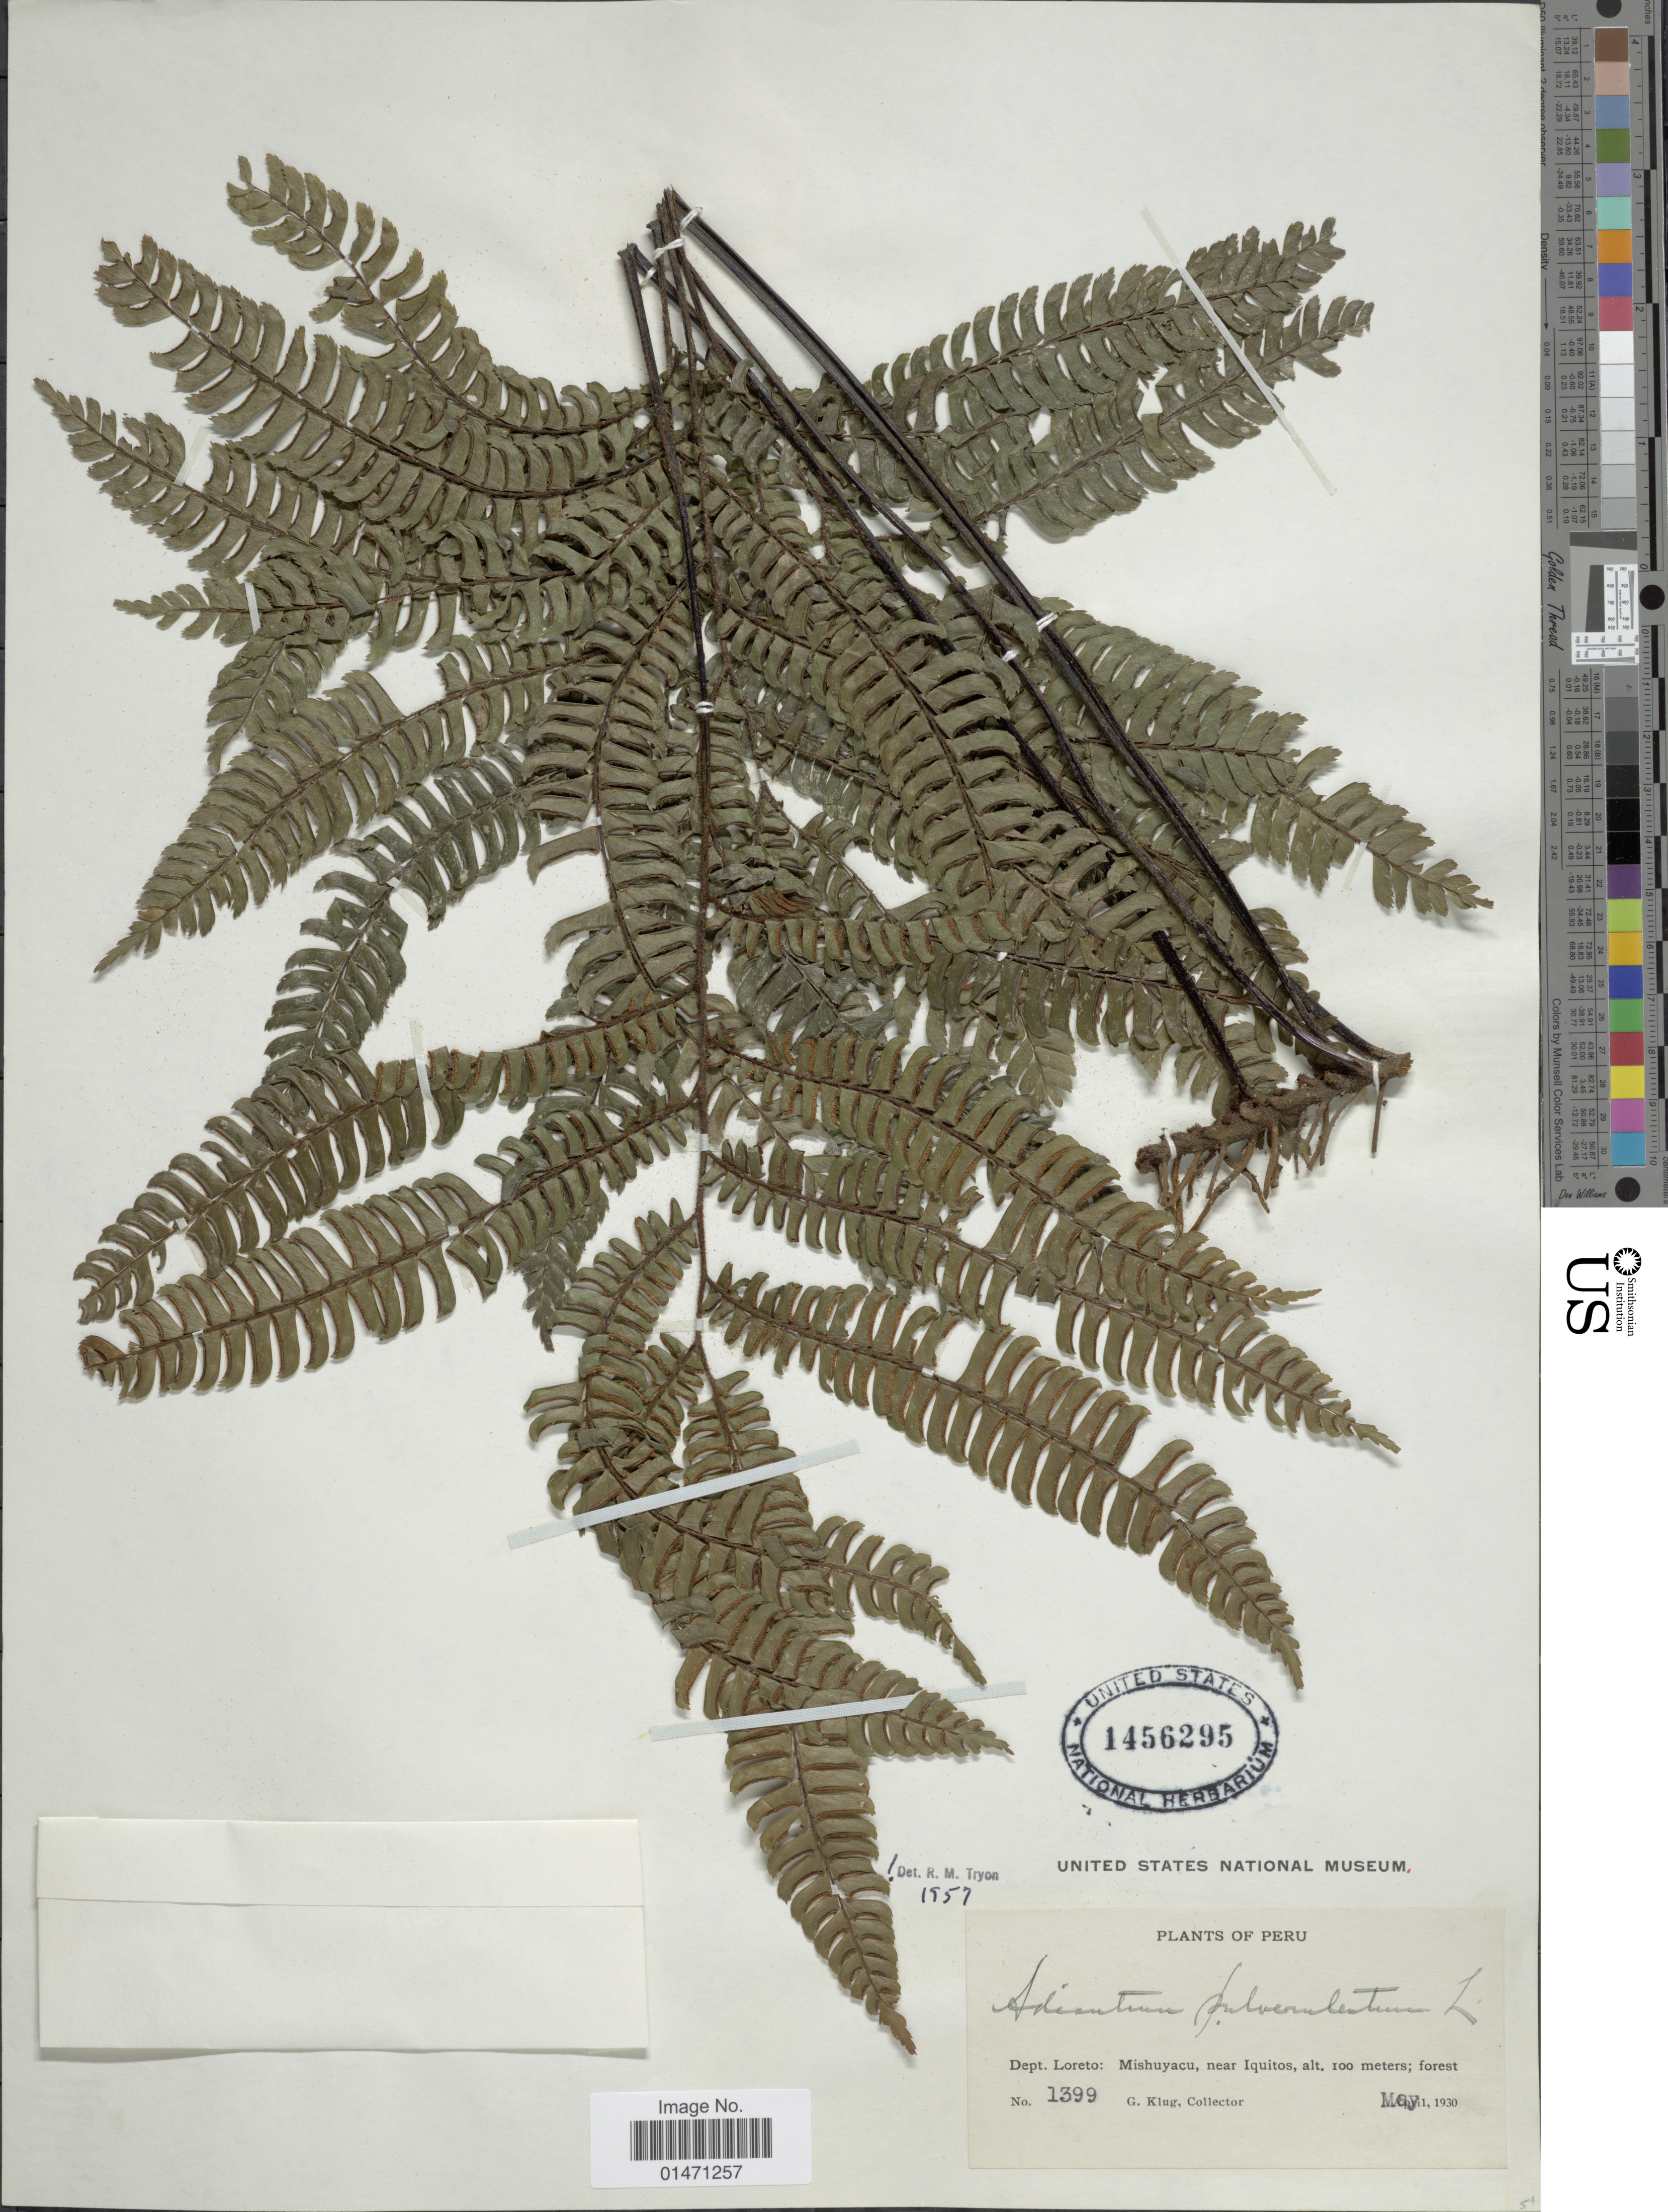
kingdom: Plantae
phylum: Tracheophyta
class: Polypodiopsida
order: Polypodiales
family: Pteridaceae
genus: Adiantum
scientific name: Adiantum pulverulentum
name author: L.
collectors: G. Klug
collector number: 1399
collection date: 1930-05-11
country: Peru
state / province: Loreto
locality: PLants of Peru, Dept. Loreto: Mishuyacu, near Iquitos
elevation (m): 100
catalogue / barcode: US 1456295